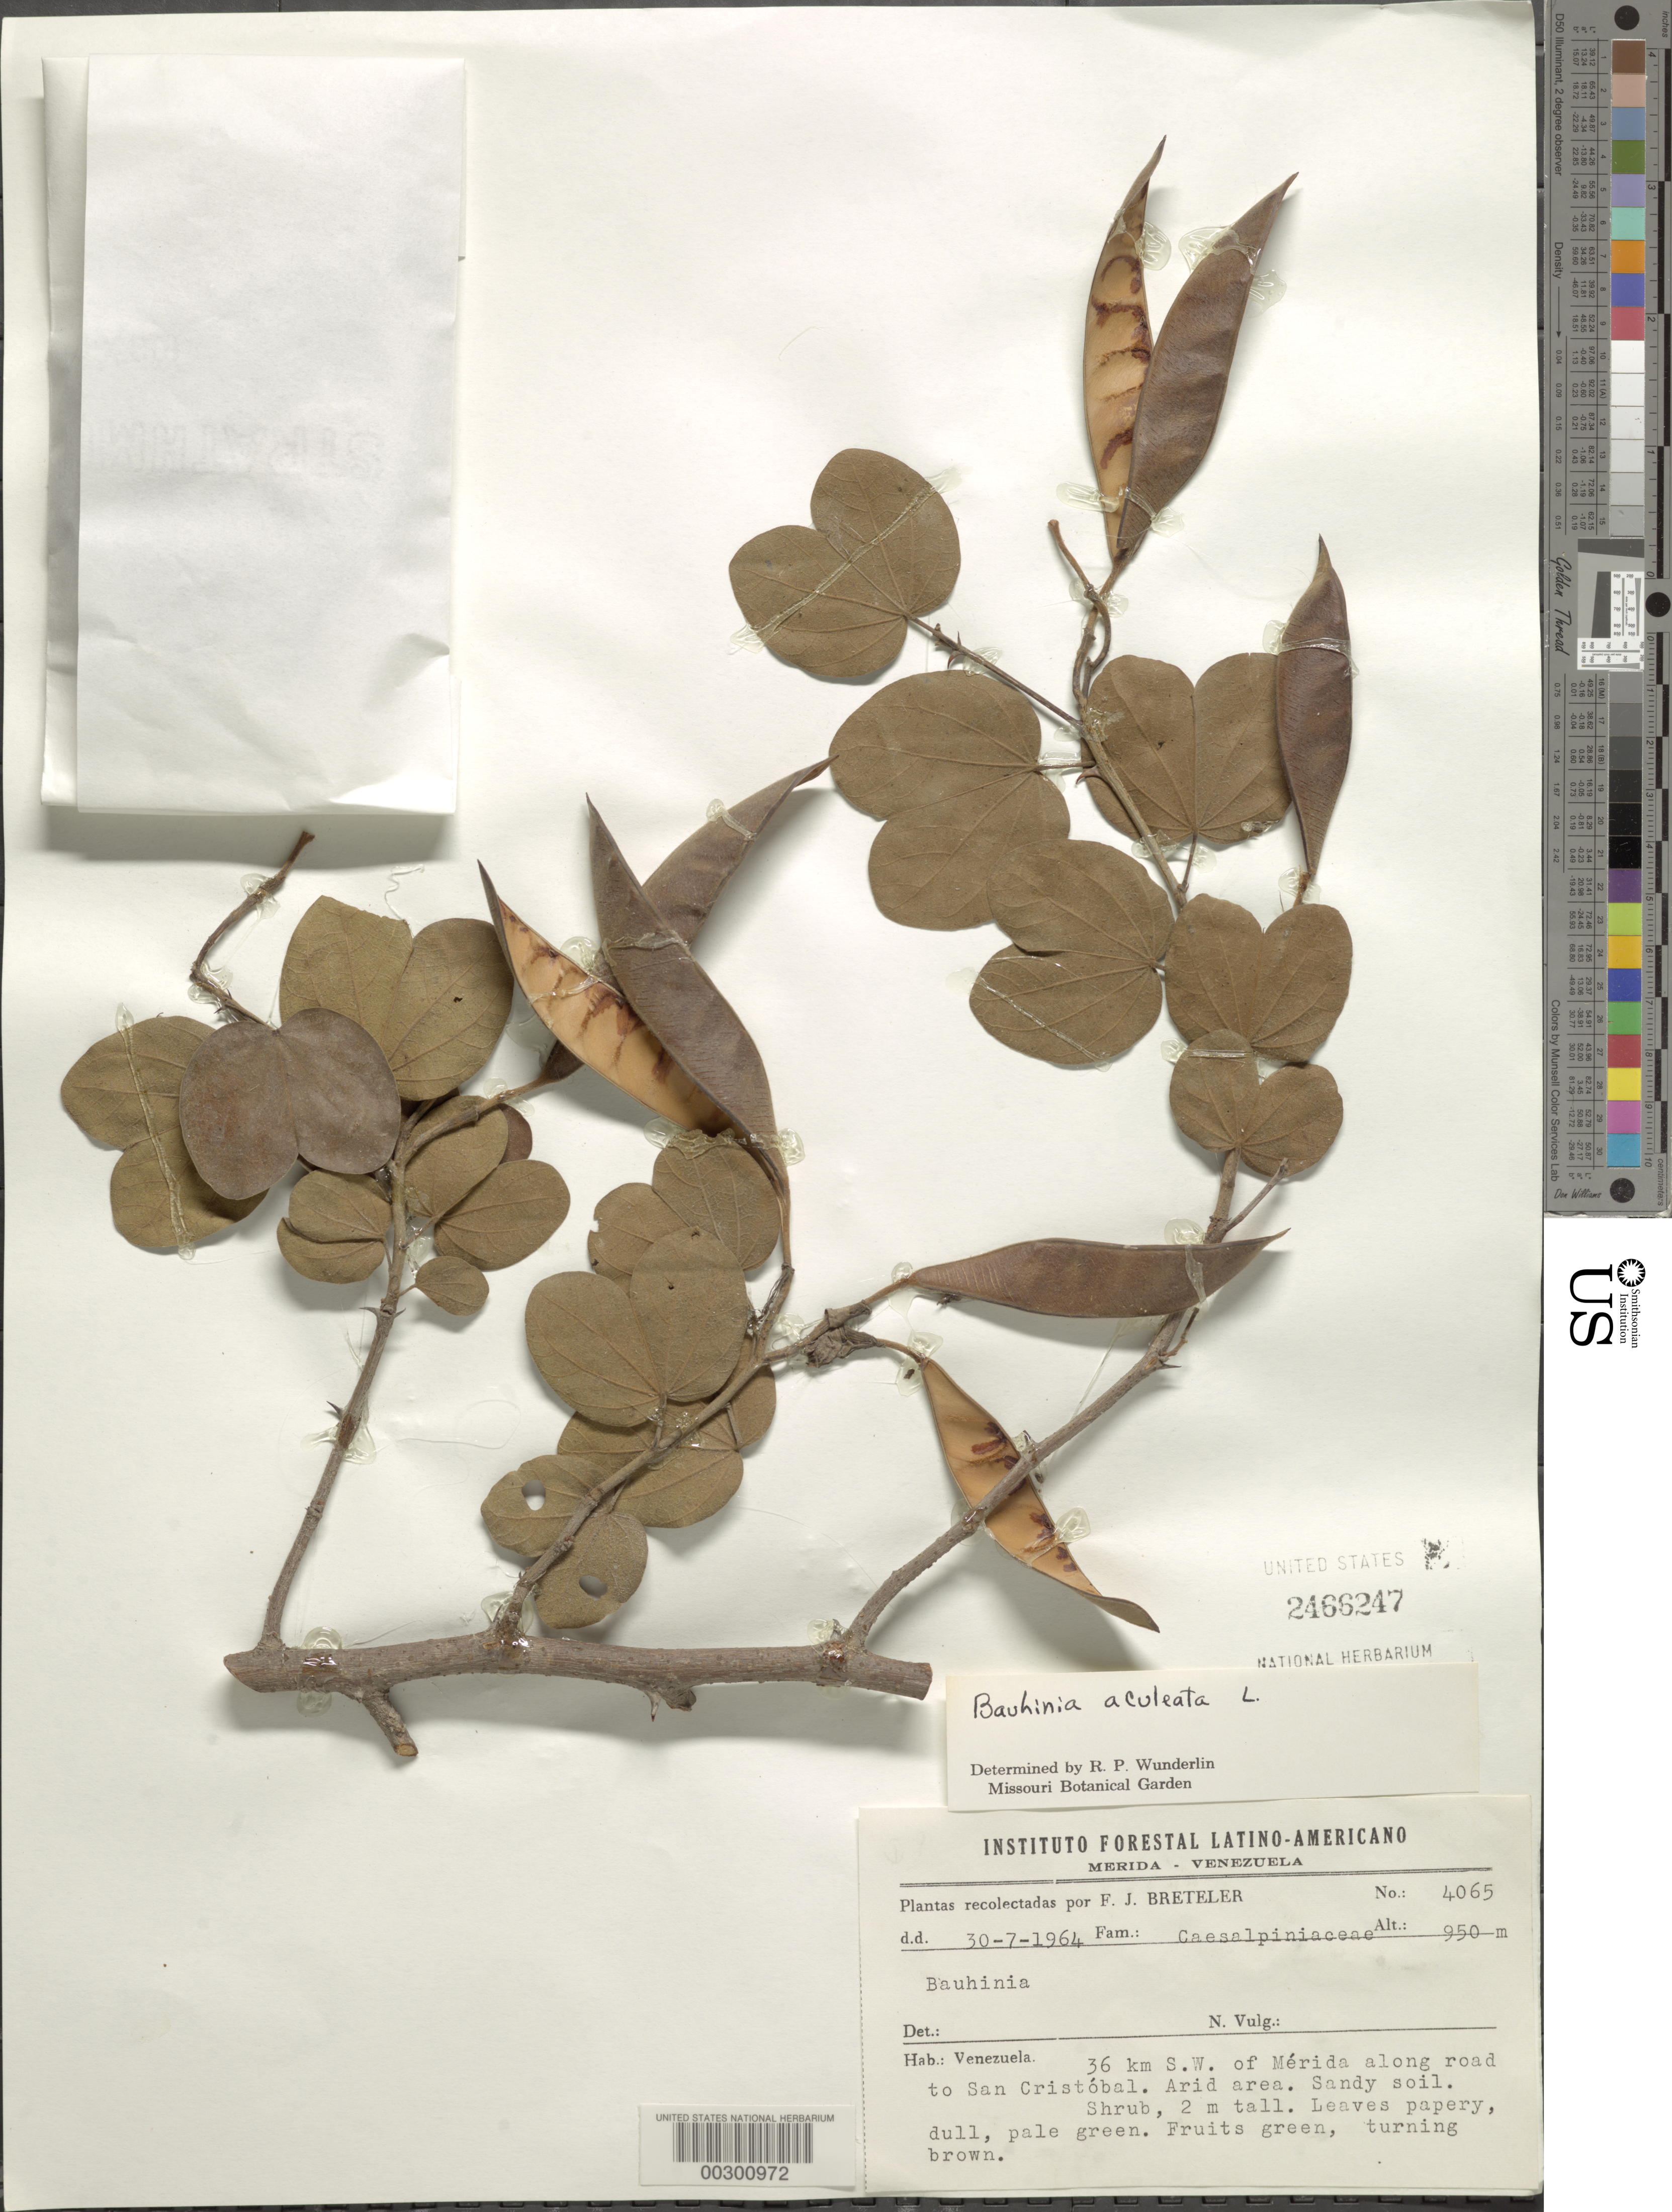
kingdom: Plantae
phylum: Tracheophyta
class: Magnoliopsida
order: Fabales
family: Fabaceae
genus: Bauhinia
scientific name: Bauhinia aculeata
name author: L.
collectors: F. J. Breteler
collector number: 4065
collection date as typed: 30 Jul 1964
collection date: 1964-07-30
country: Venezuela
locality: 36 km sw of merida along road to san critobal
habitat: Arid area; sandy soil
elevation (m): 950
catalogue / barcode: US 2466247